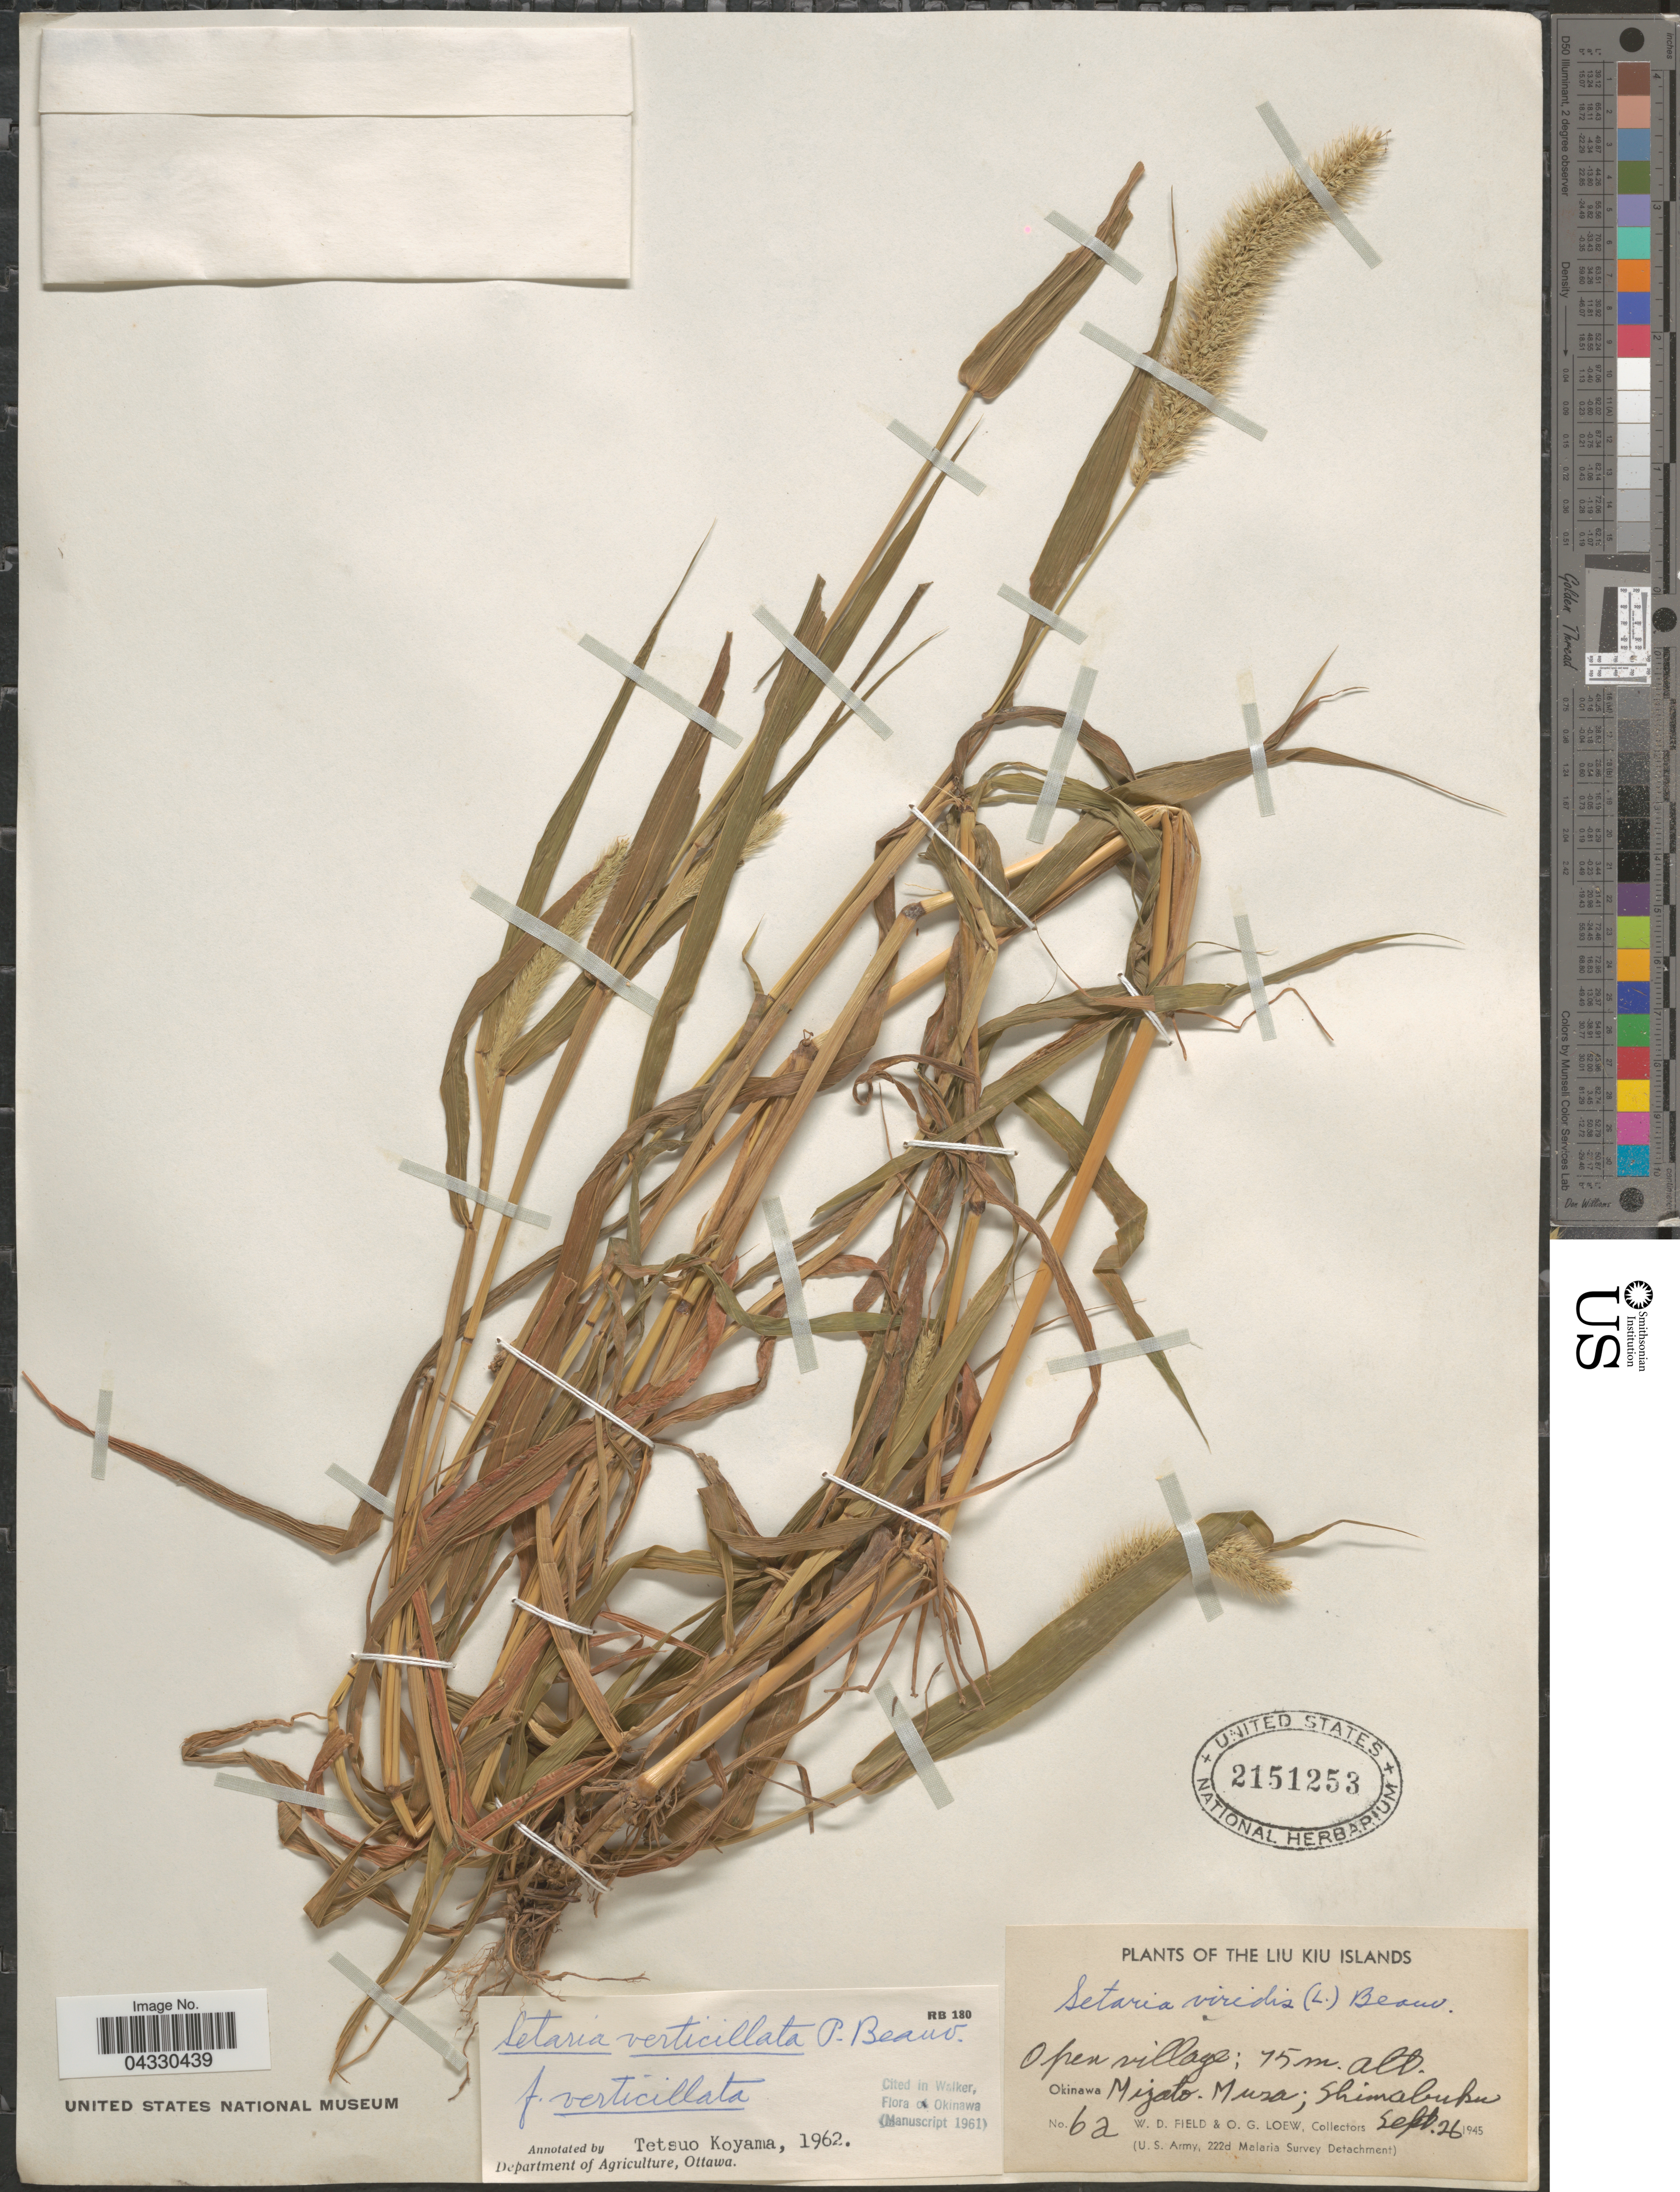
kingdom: Plantae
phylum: Tracheophyta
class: Liliopsida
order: Poales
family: Poaceae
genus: Setaria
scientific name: Setaria verticillata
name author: (L.) P. Beauv.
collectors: W. D. Field & O. G. Loew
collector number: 62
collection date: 1945-09-26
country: Japan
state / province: Okinawa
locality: The Liu Kiu Islands. Open village. Okinawa. Mizato-Mura; Shimabuhu. (U. S. Army, 222d Malaria Survey Detachment).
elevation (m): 75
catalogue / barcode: US 2151253